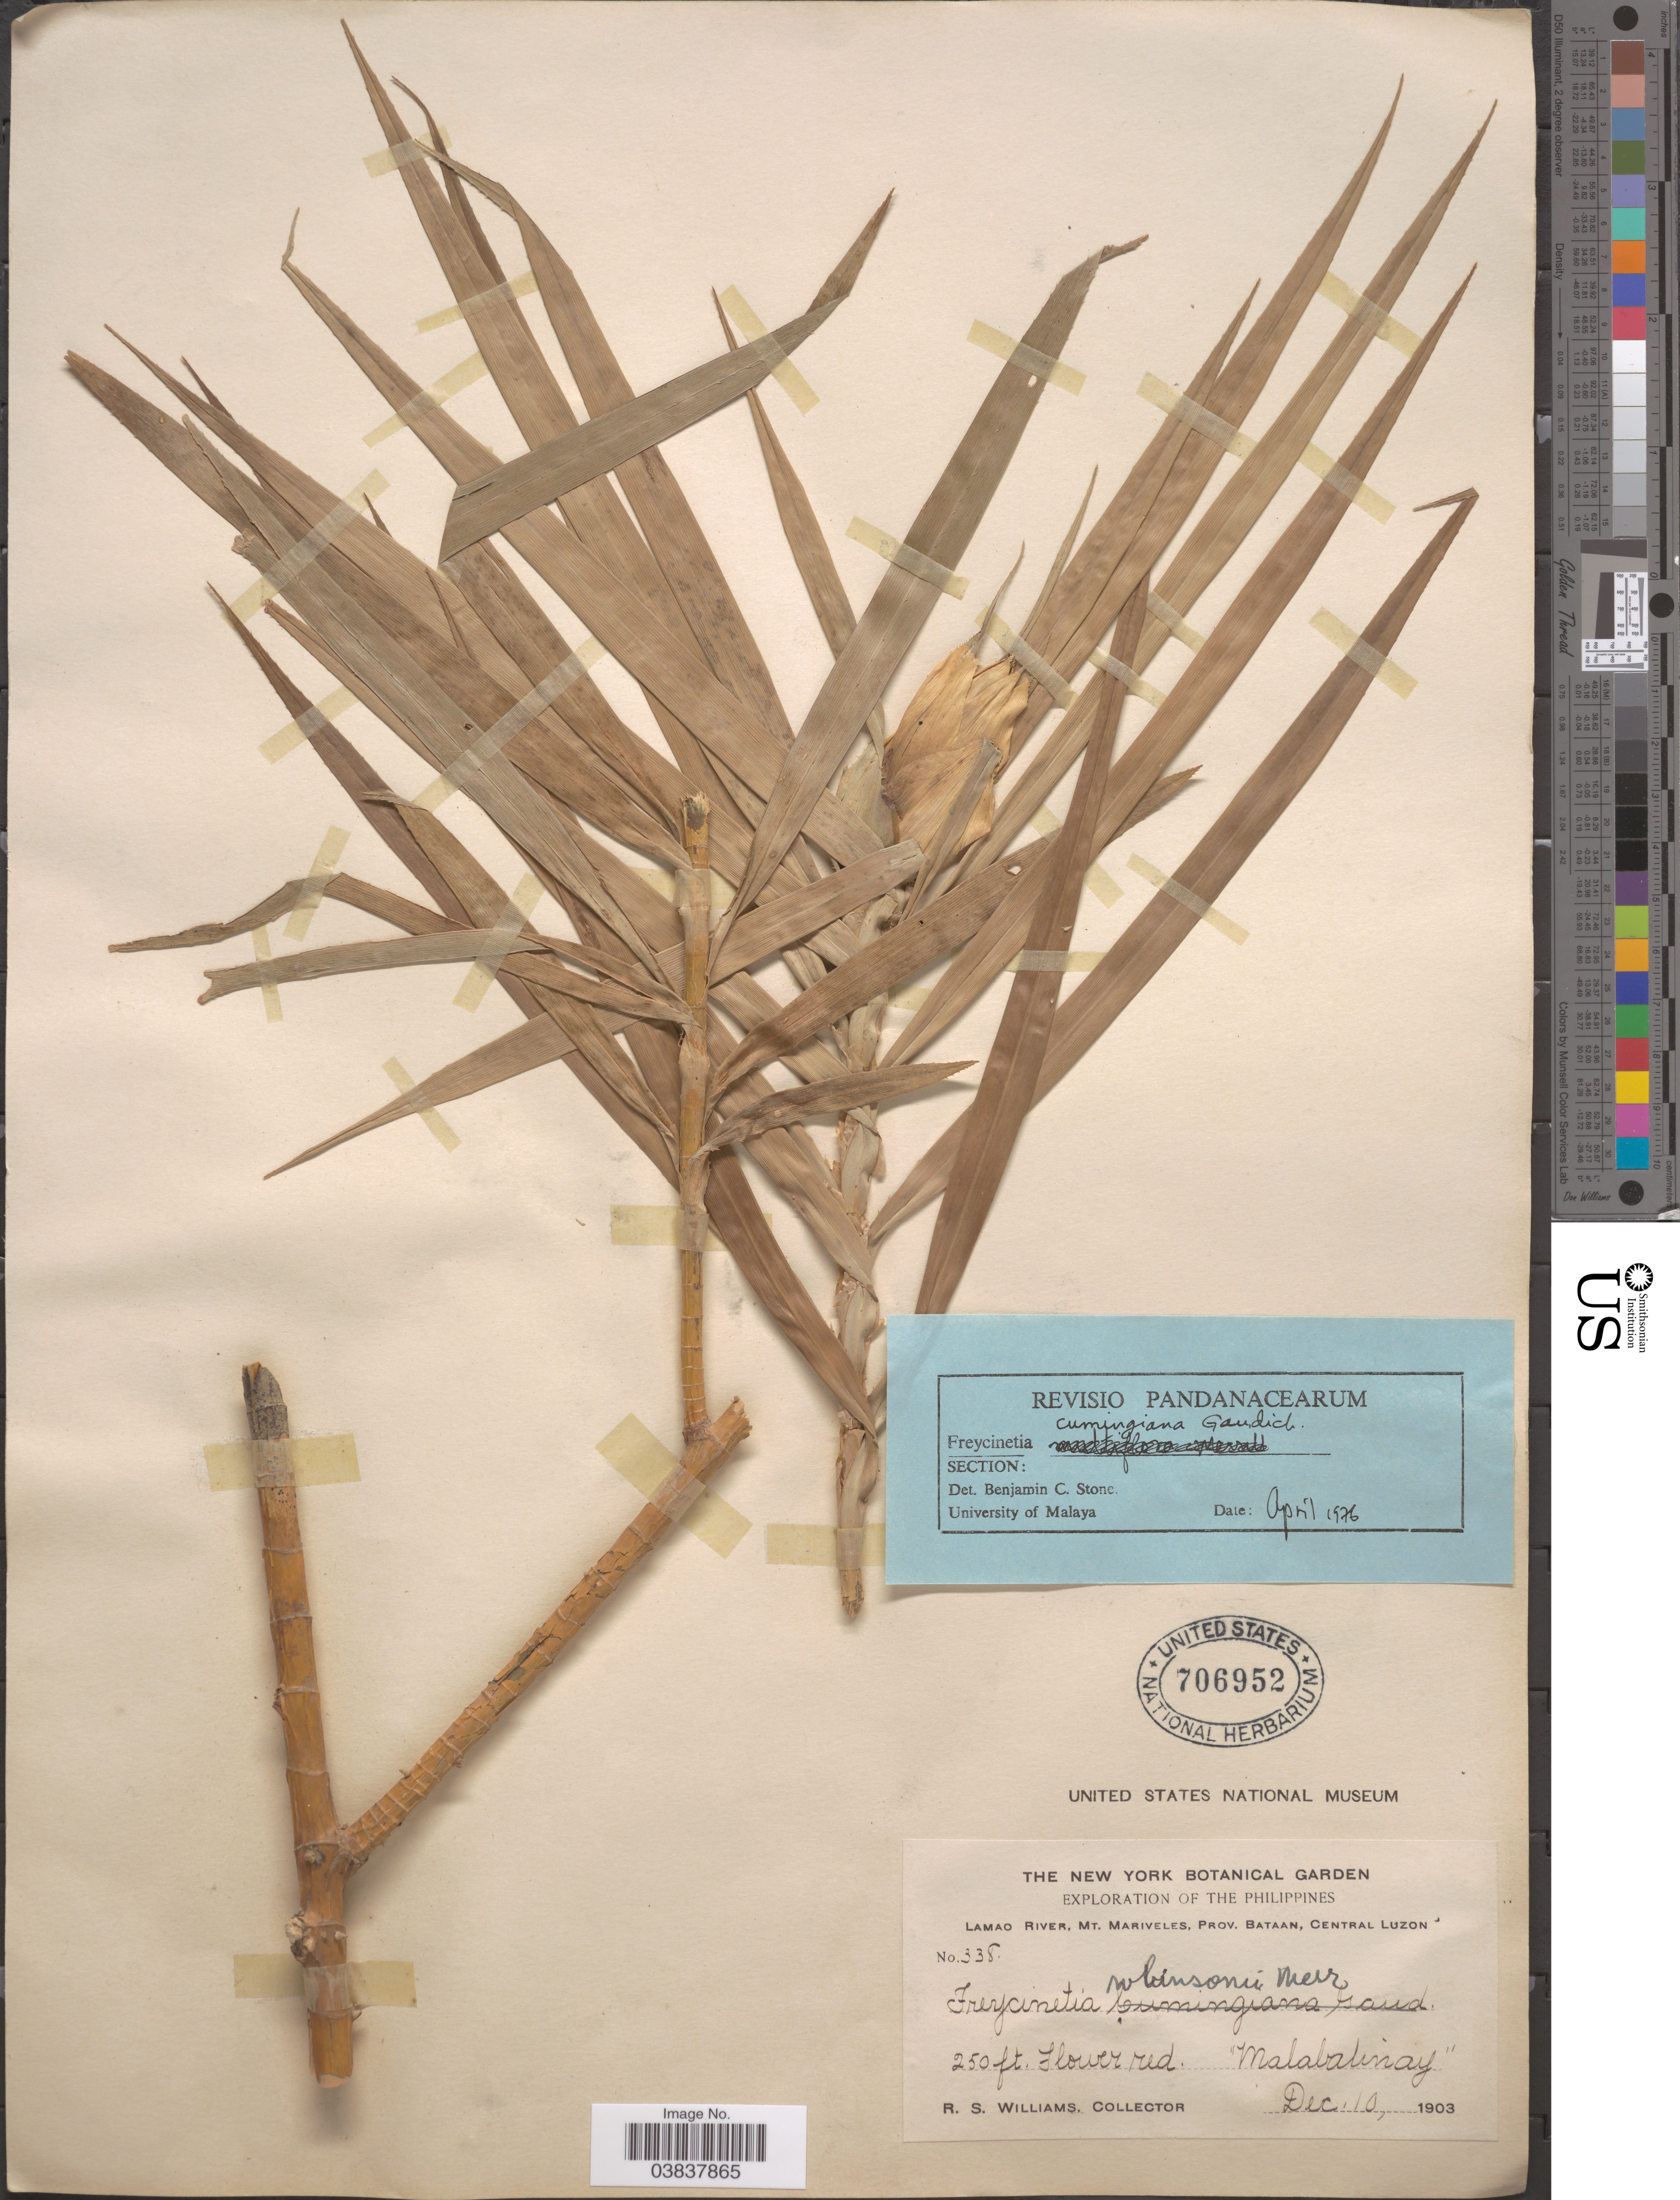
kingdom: Plantae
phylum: Tracheophyta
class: Liliopsida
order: Pandanales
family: Pandanaceae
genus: Freycinetia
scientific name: Freycinetia cumingiana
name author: Gaudich.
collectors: R. S. Williams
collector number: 338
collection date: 1903-12-10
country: Philippines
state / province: Central Luzon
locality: Lamao River, Mt. Mariveles, Prov. Bataan, Central Luzon.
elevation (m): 76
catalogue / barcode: US 706952